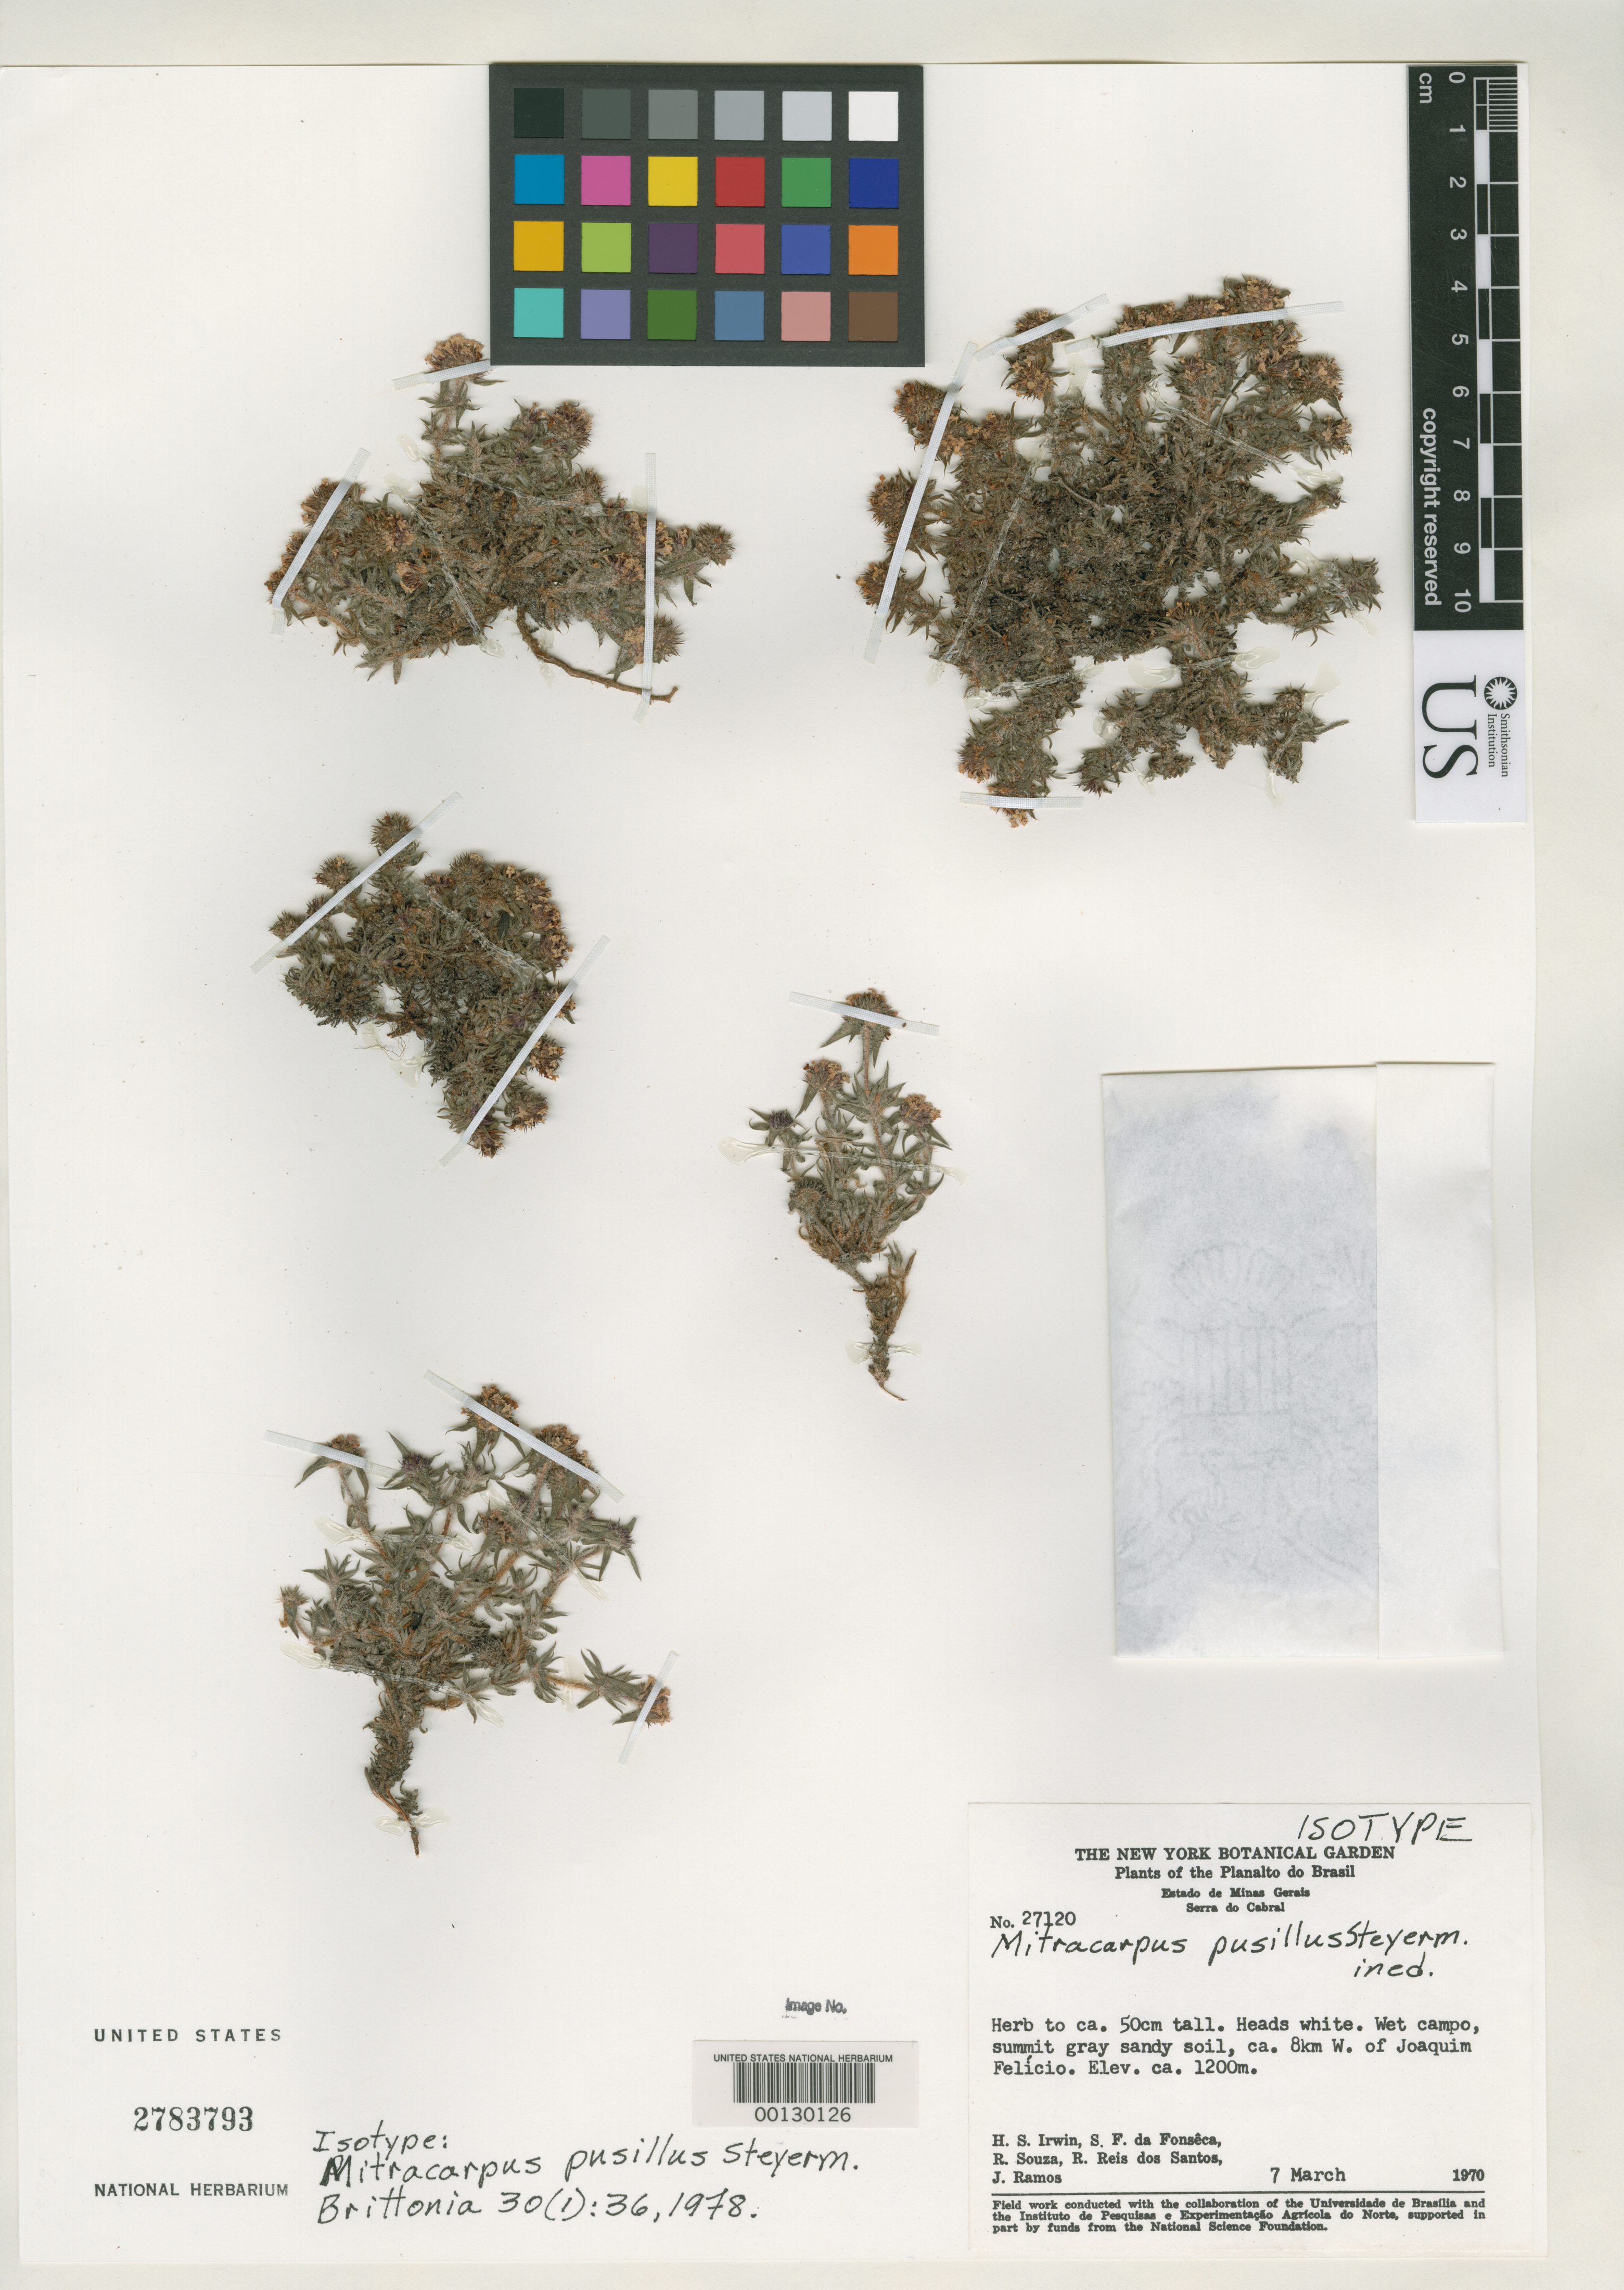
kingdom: Plantae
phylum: Tracheophyta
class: Magnoliopsida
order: Gentianales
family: Rubiaceae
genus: Mitracarpus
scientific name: Mitracarpus pusillus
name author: Steyerm.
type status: Isotype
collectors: H. Irwin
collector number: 27120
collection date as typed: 07 Mar 1970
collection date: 1970-03-07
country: Brazil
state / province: Minas Gerais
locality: Serra do Cabral, 8 km. W of Joaquim Felicio.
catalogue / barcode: US 2783793